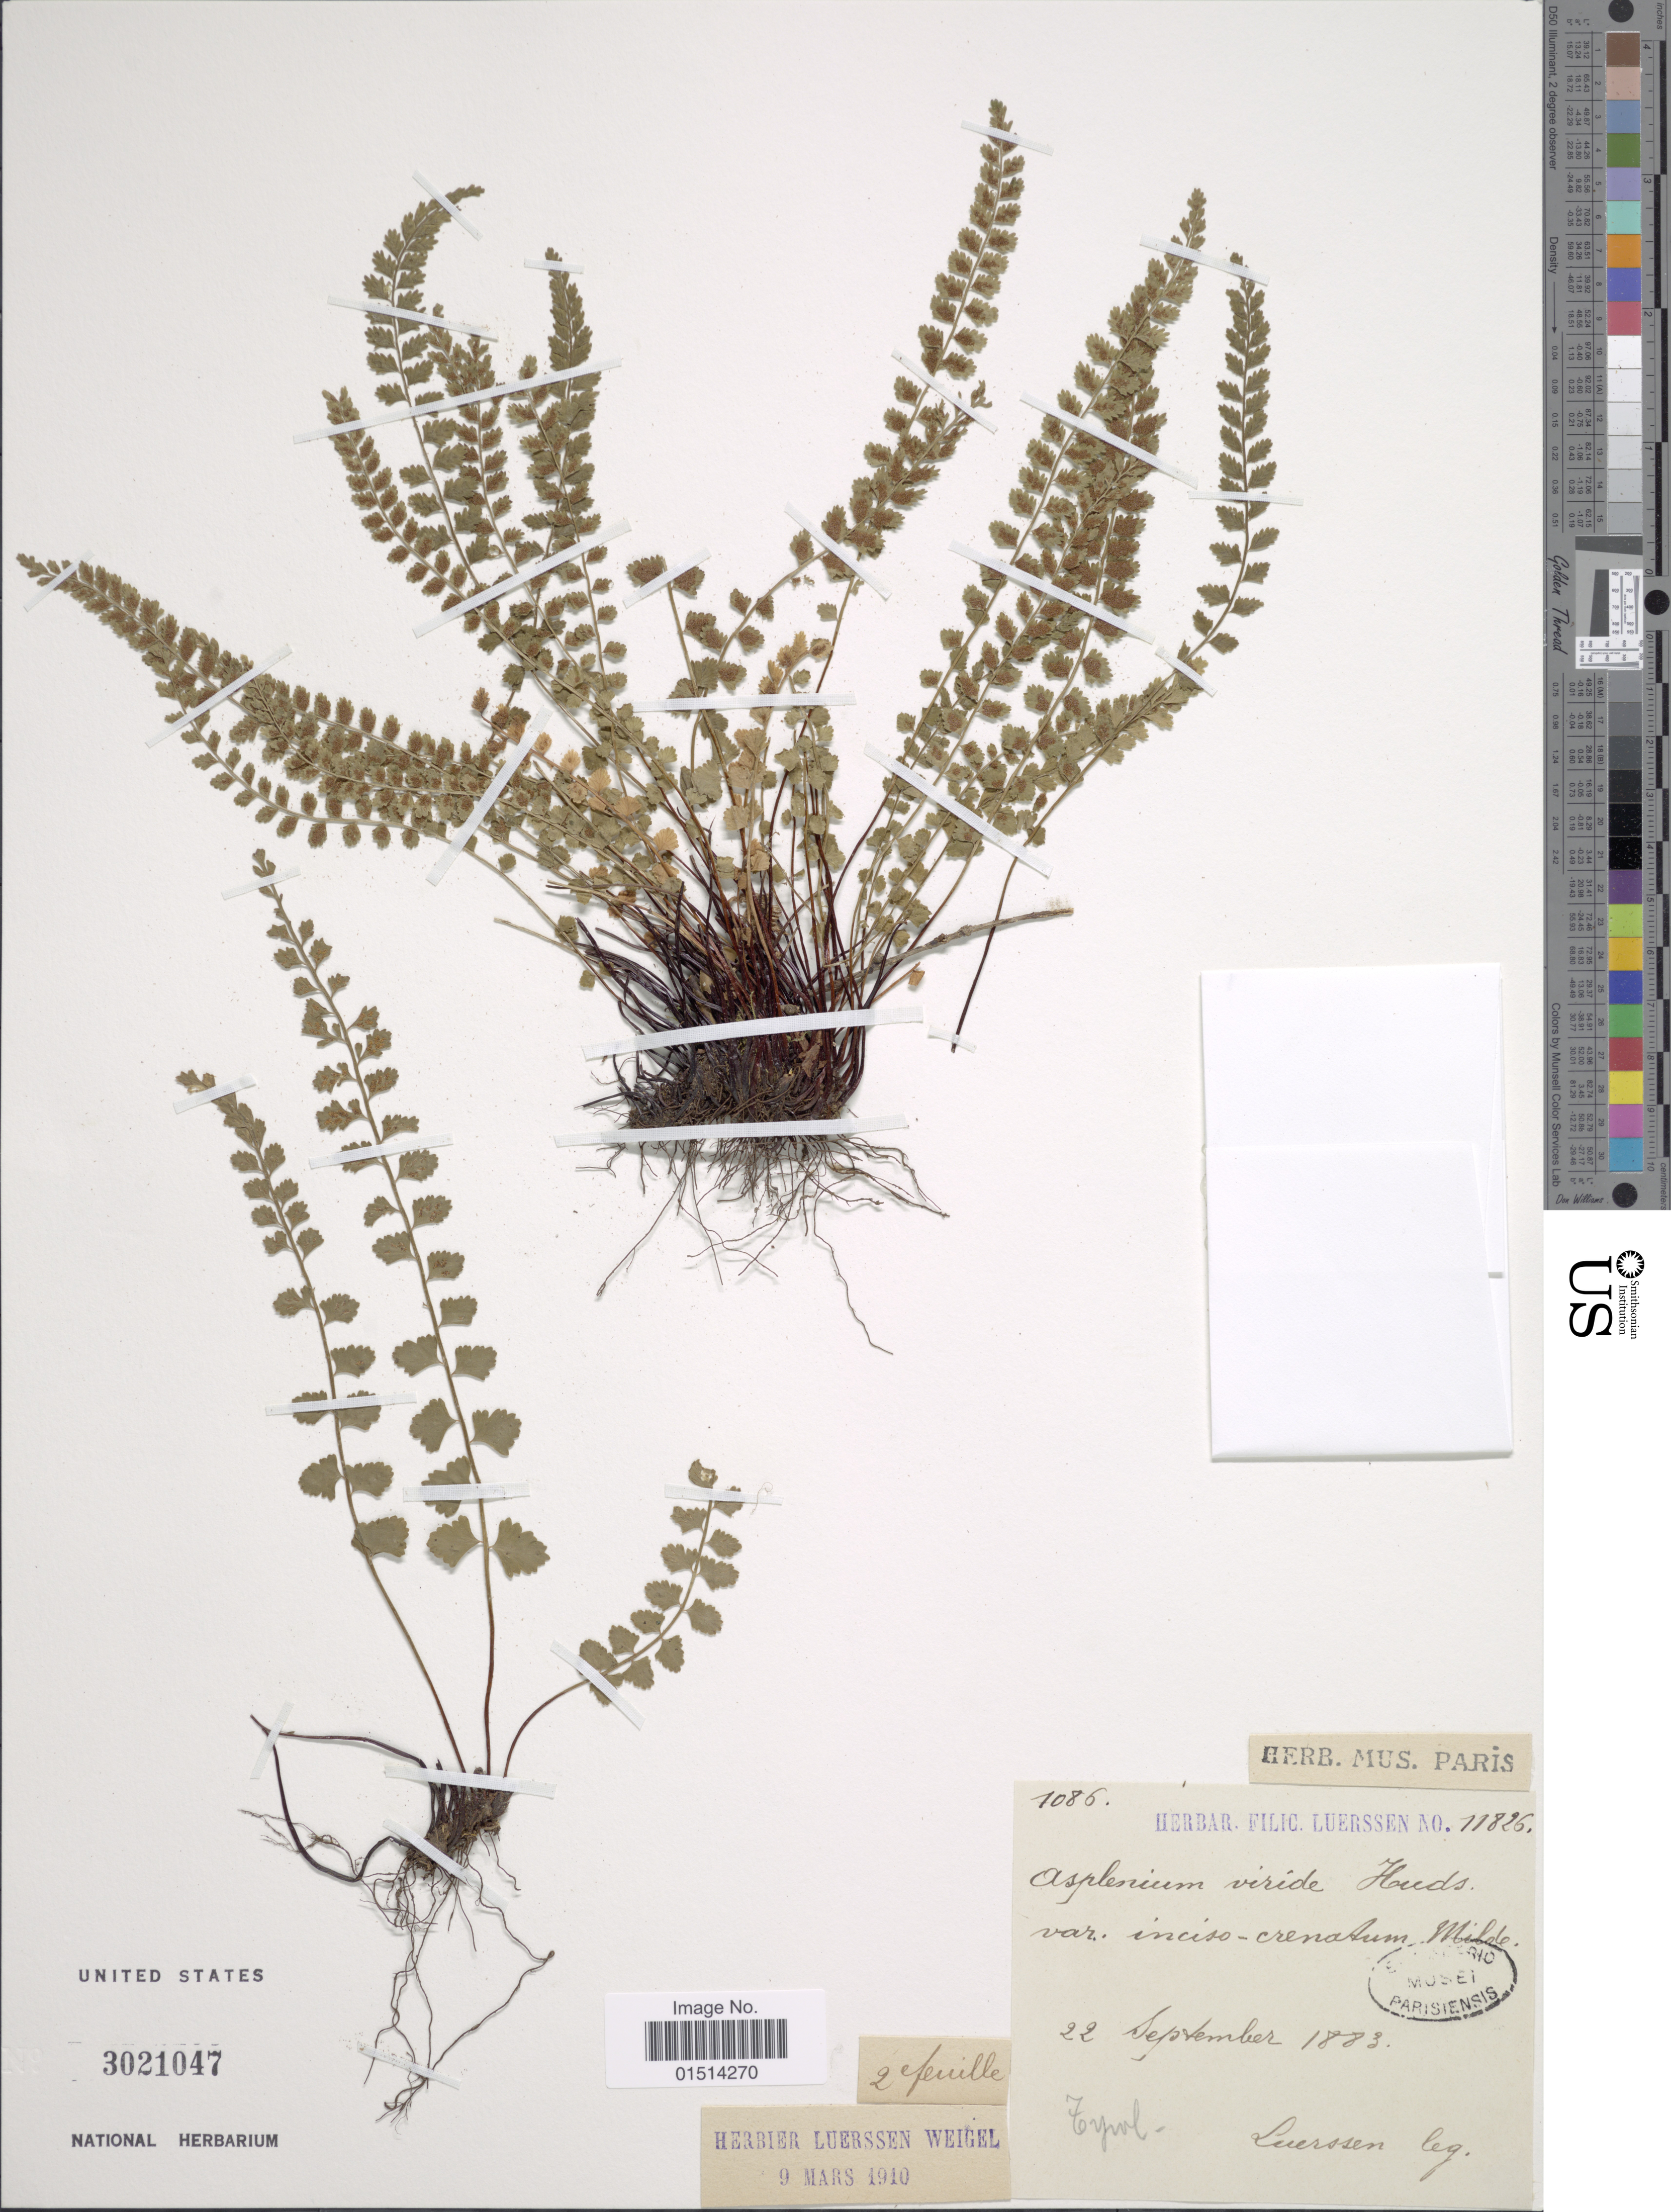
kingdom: Plantae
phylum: Tracheophyta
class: Polypodiopsida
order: Polypodiales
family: Aspleniaceae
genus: Asplenium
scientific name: Asplenium viride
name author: Huds.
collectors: Luerssen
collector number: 1086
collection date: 1883-09-22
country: Austria / Italy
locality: Tyrol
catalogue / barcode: US 3021047